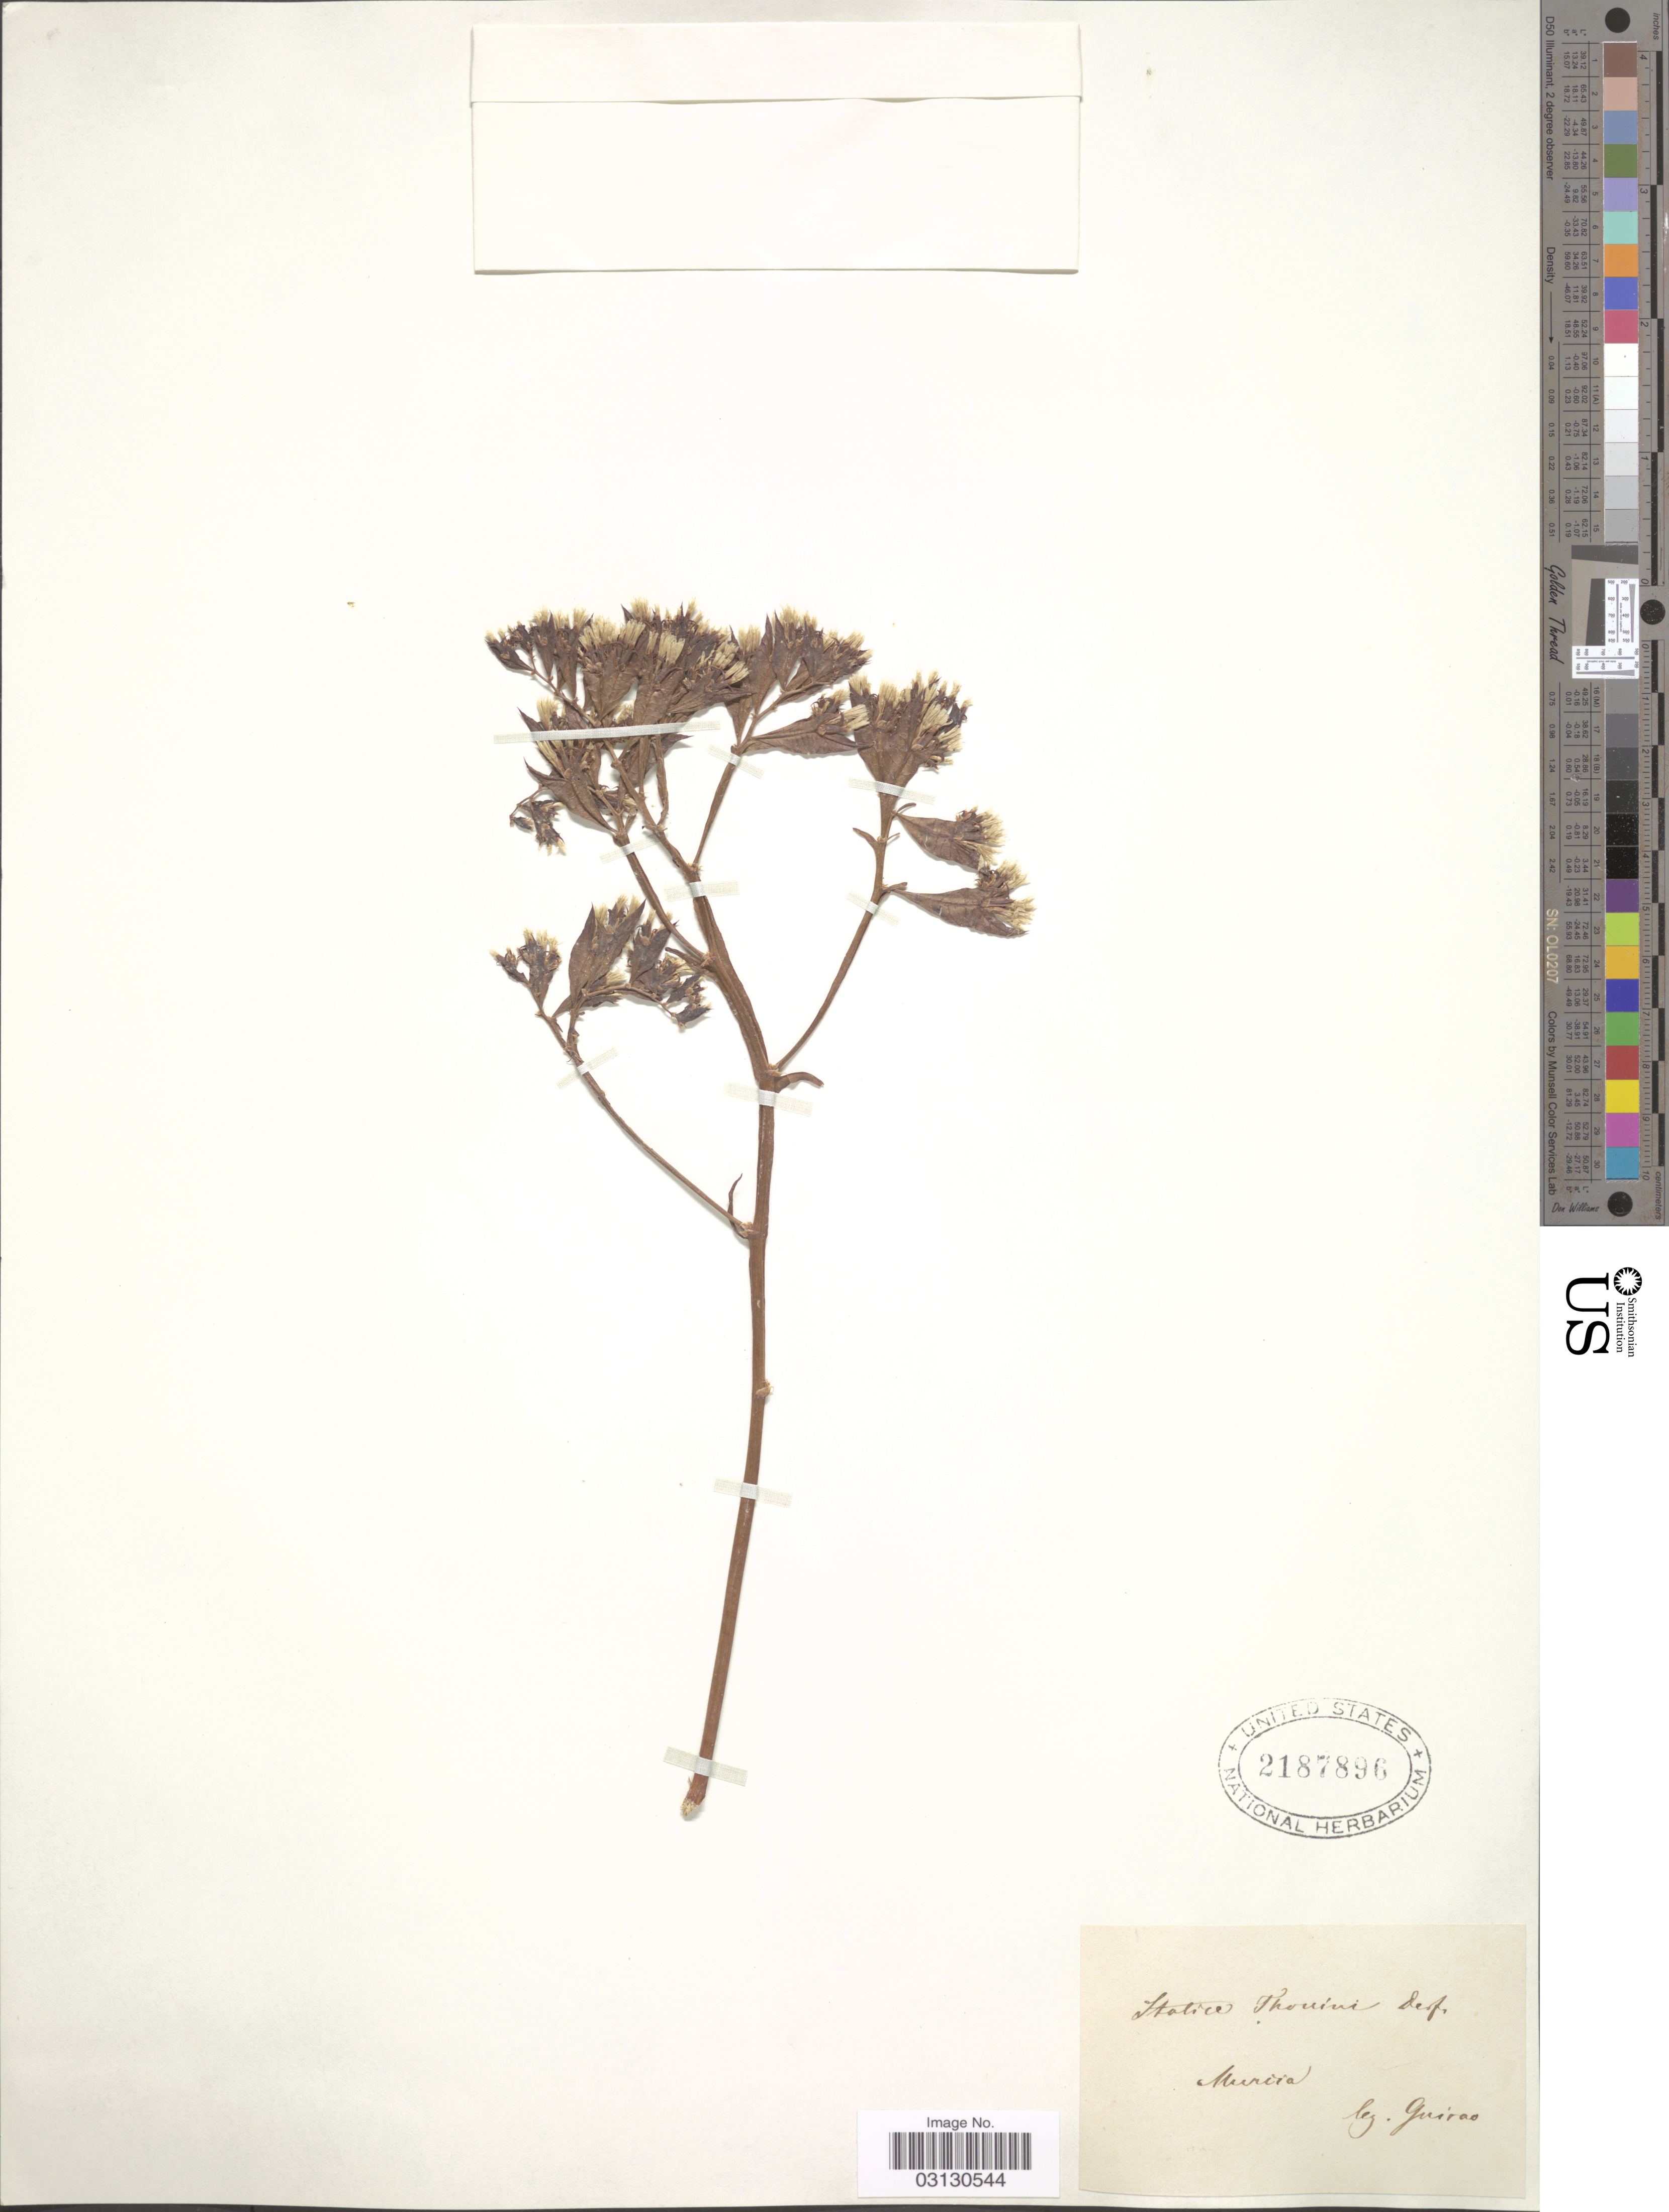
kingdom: Plantae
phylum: Tracheophyta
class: Magnoliopsida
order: Caryophyllales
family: Plumbaginaceae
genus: Limonium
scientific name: Limonium thouinii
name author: Kuntze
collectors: Guirao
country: Spain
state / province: Murcia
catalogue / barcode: US 2187896